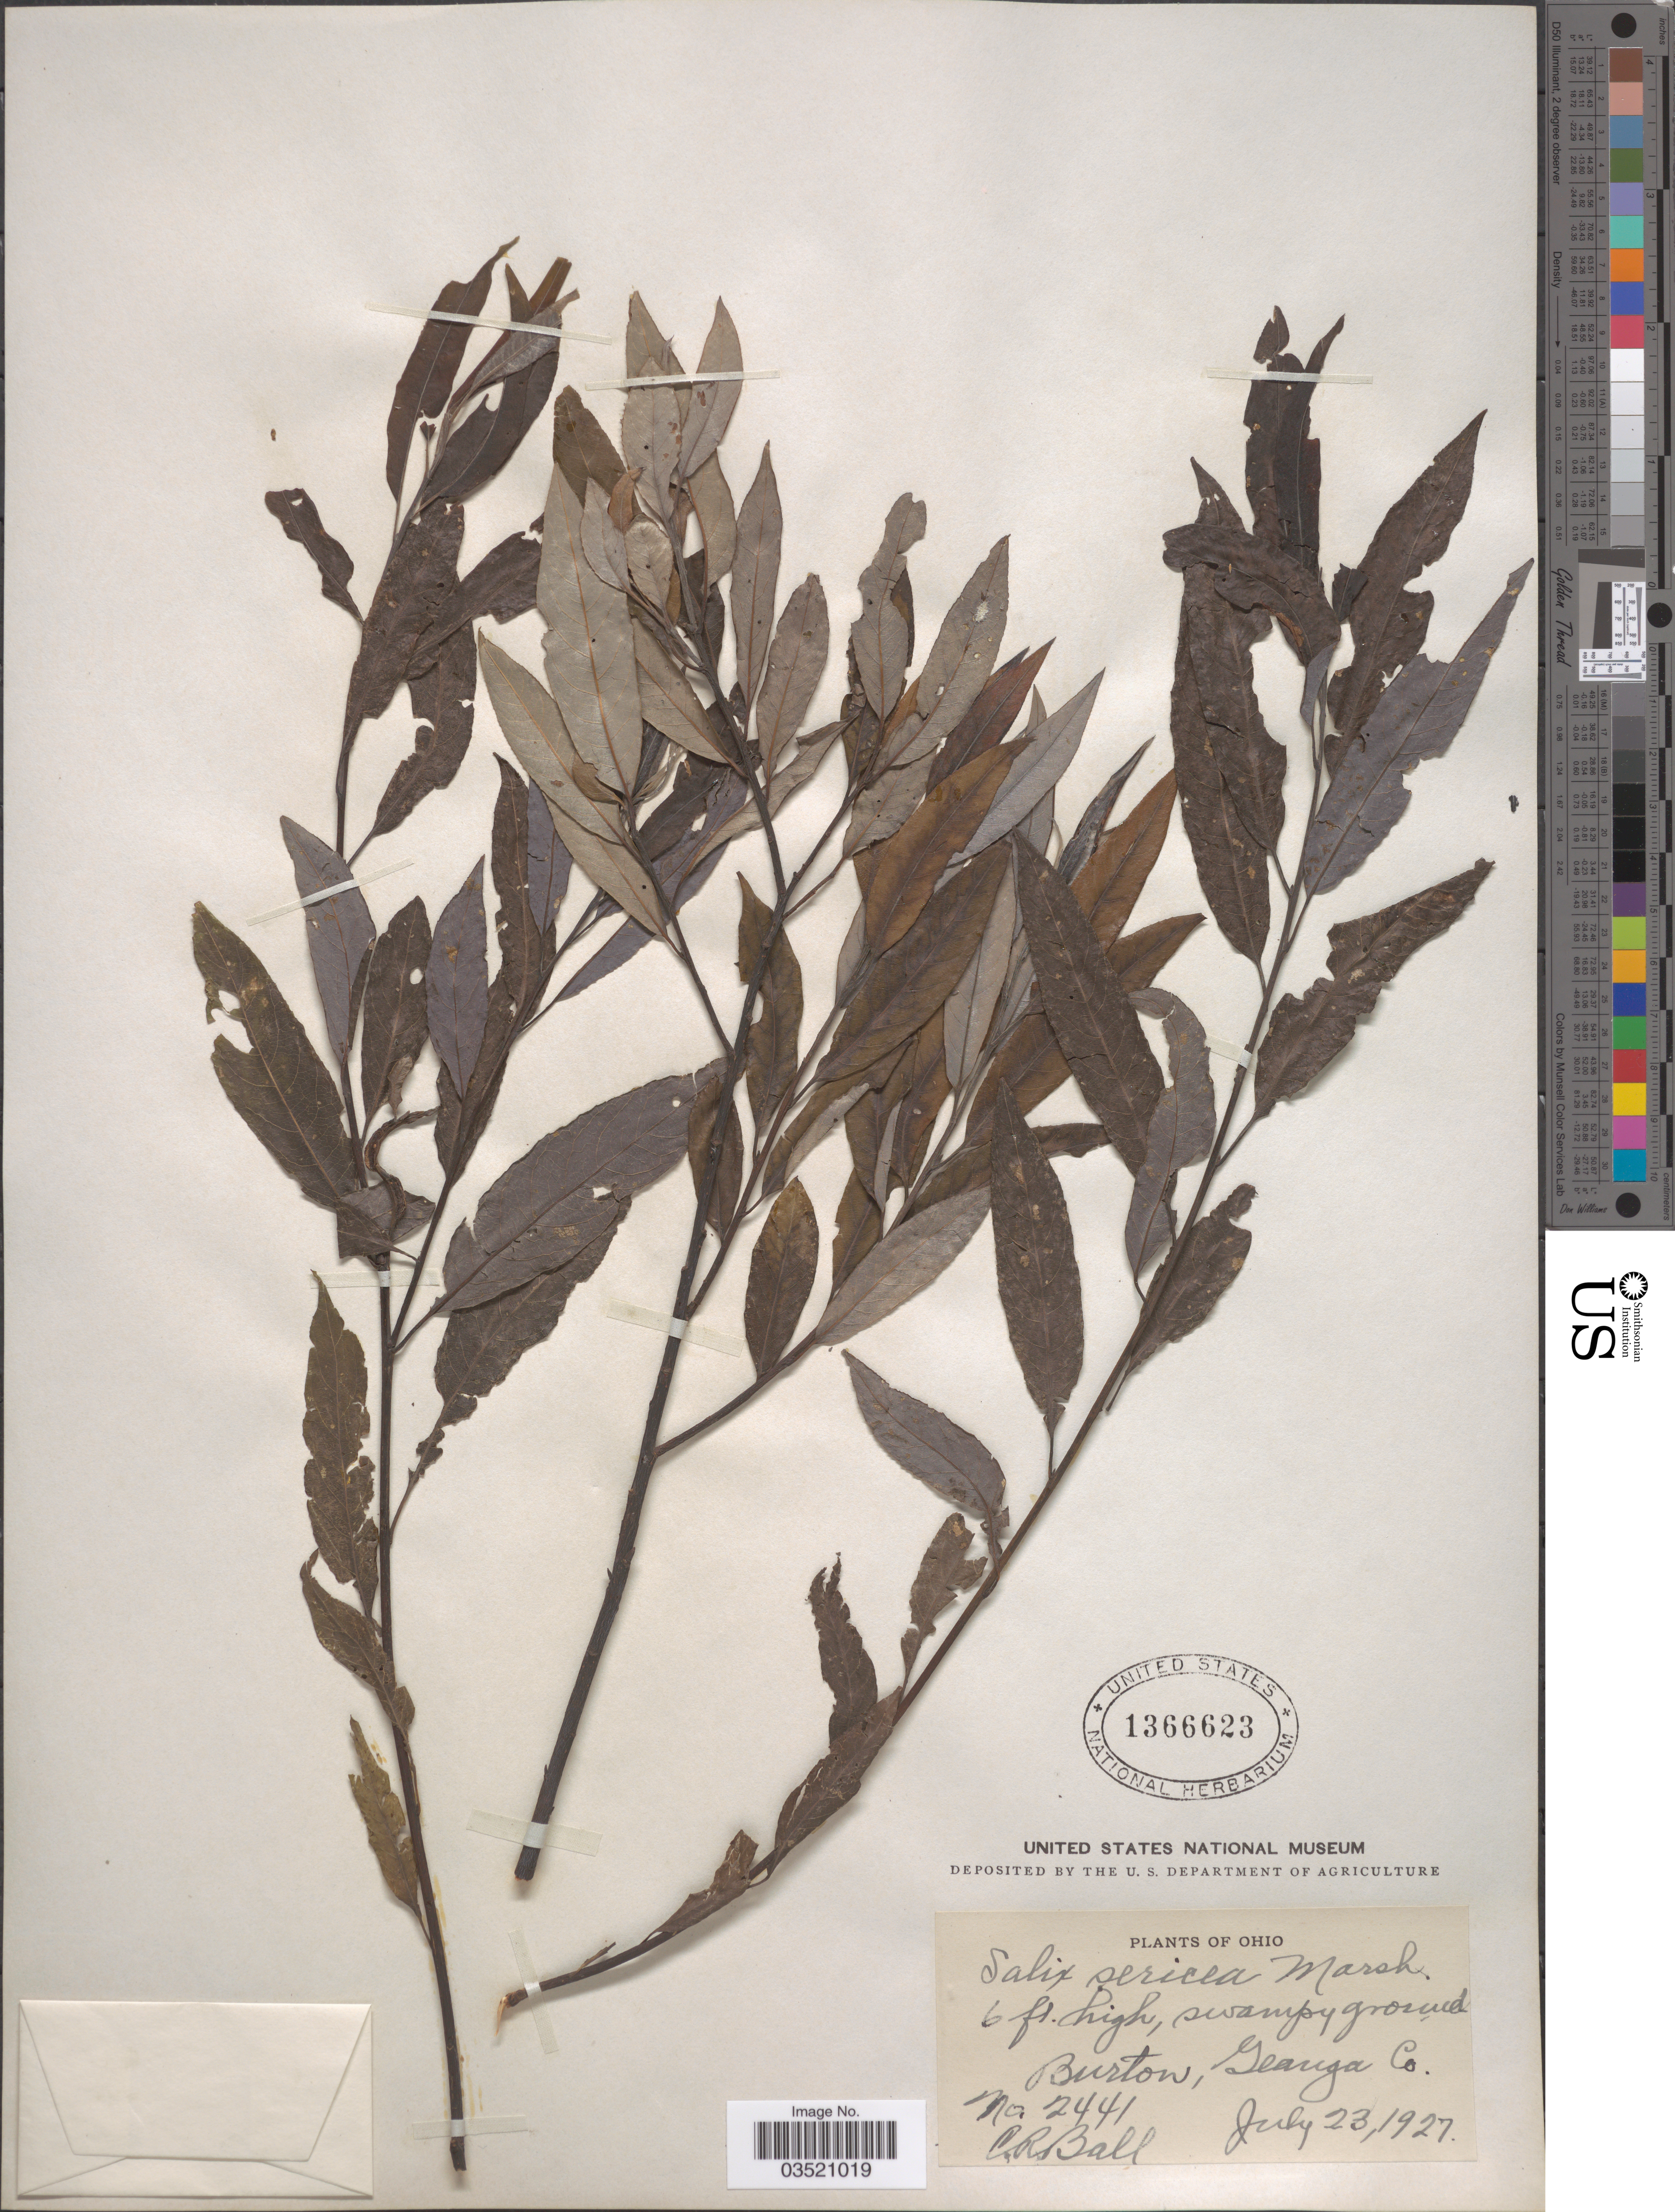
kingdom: Plantae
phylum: Tracheophyta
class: Magnoliopsida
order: Malpighiales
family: Salicaceae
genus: Salix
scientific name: Salix sericea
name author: Marshall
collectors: C. R. Ball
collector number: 2441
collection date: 1927-07-23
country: United States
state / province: Ohio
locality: Burton, Geauga Co.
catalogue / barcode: US 1366623